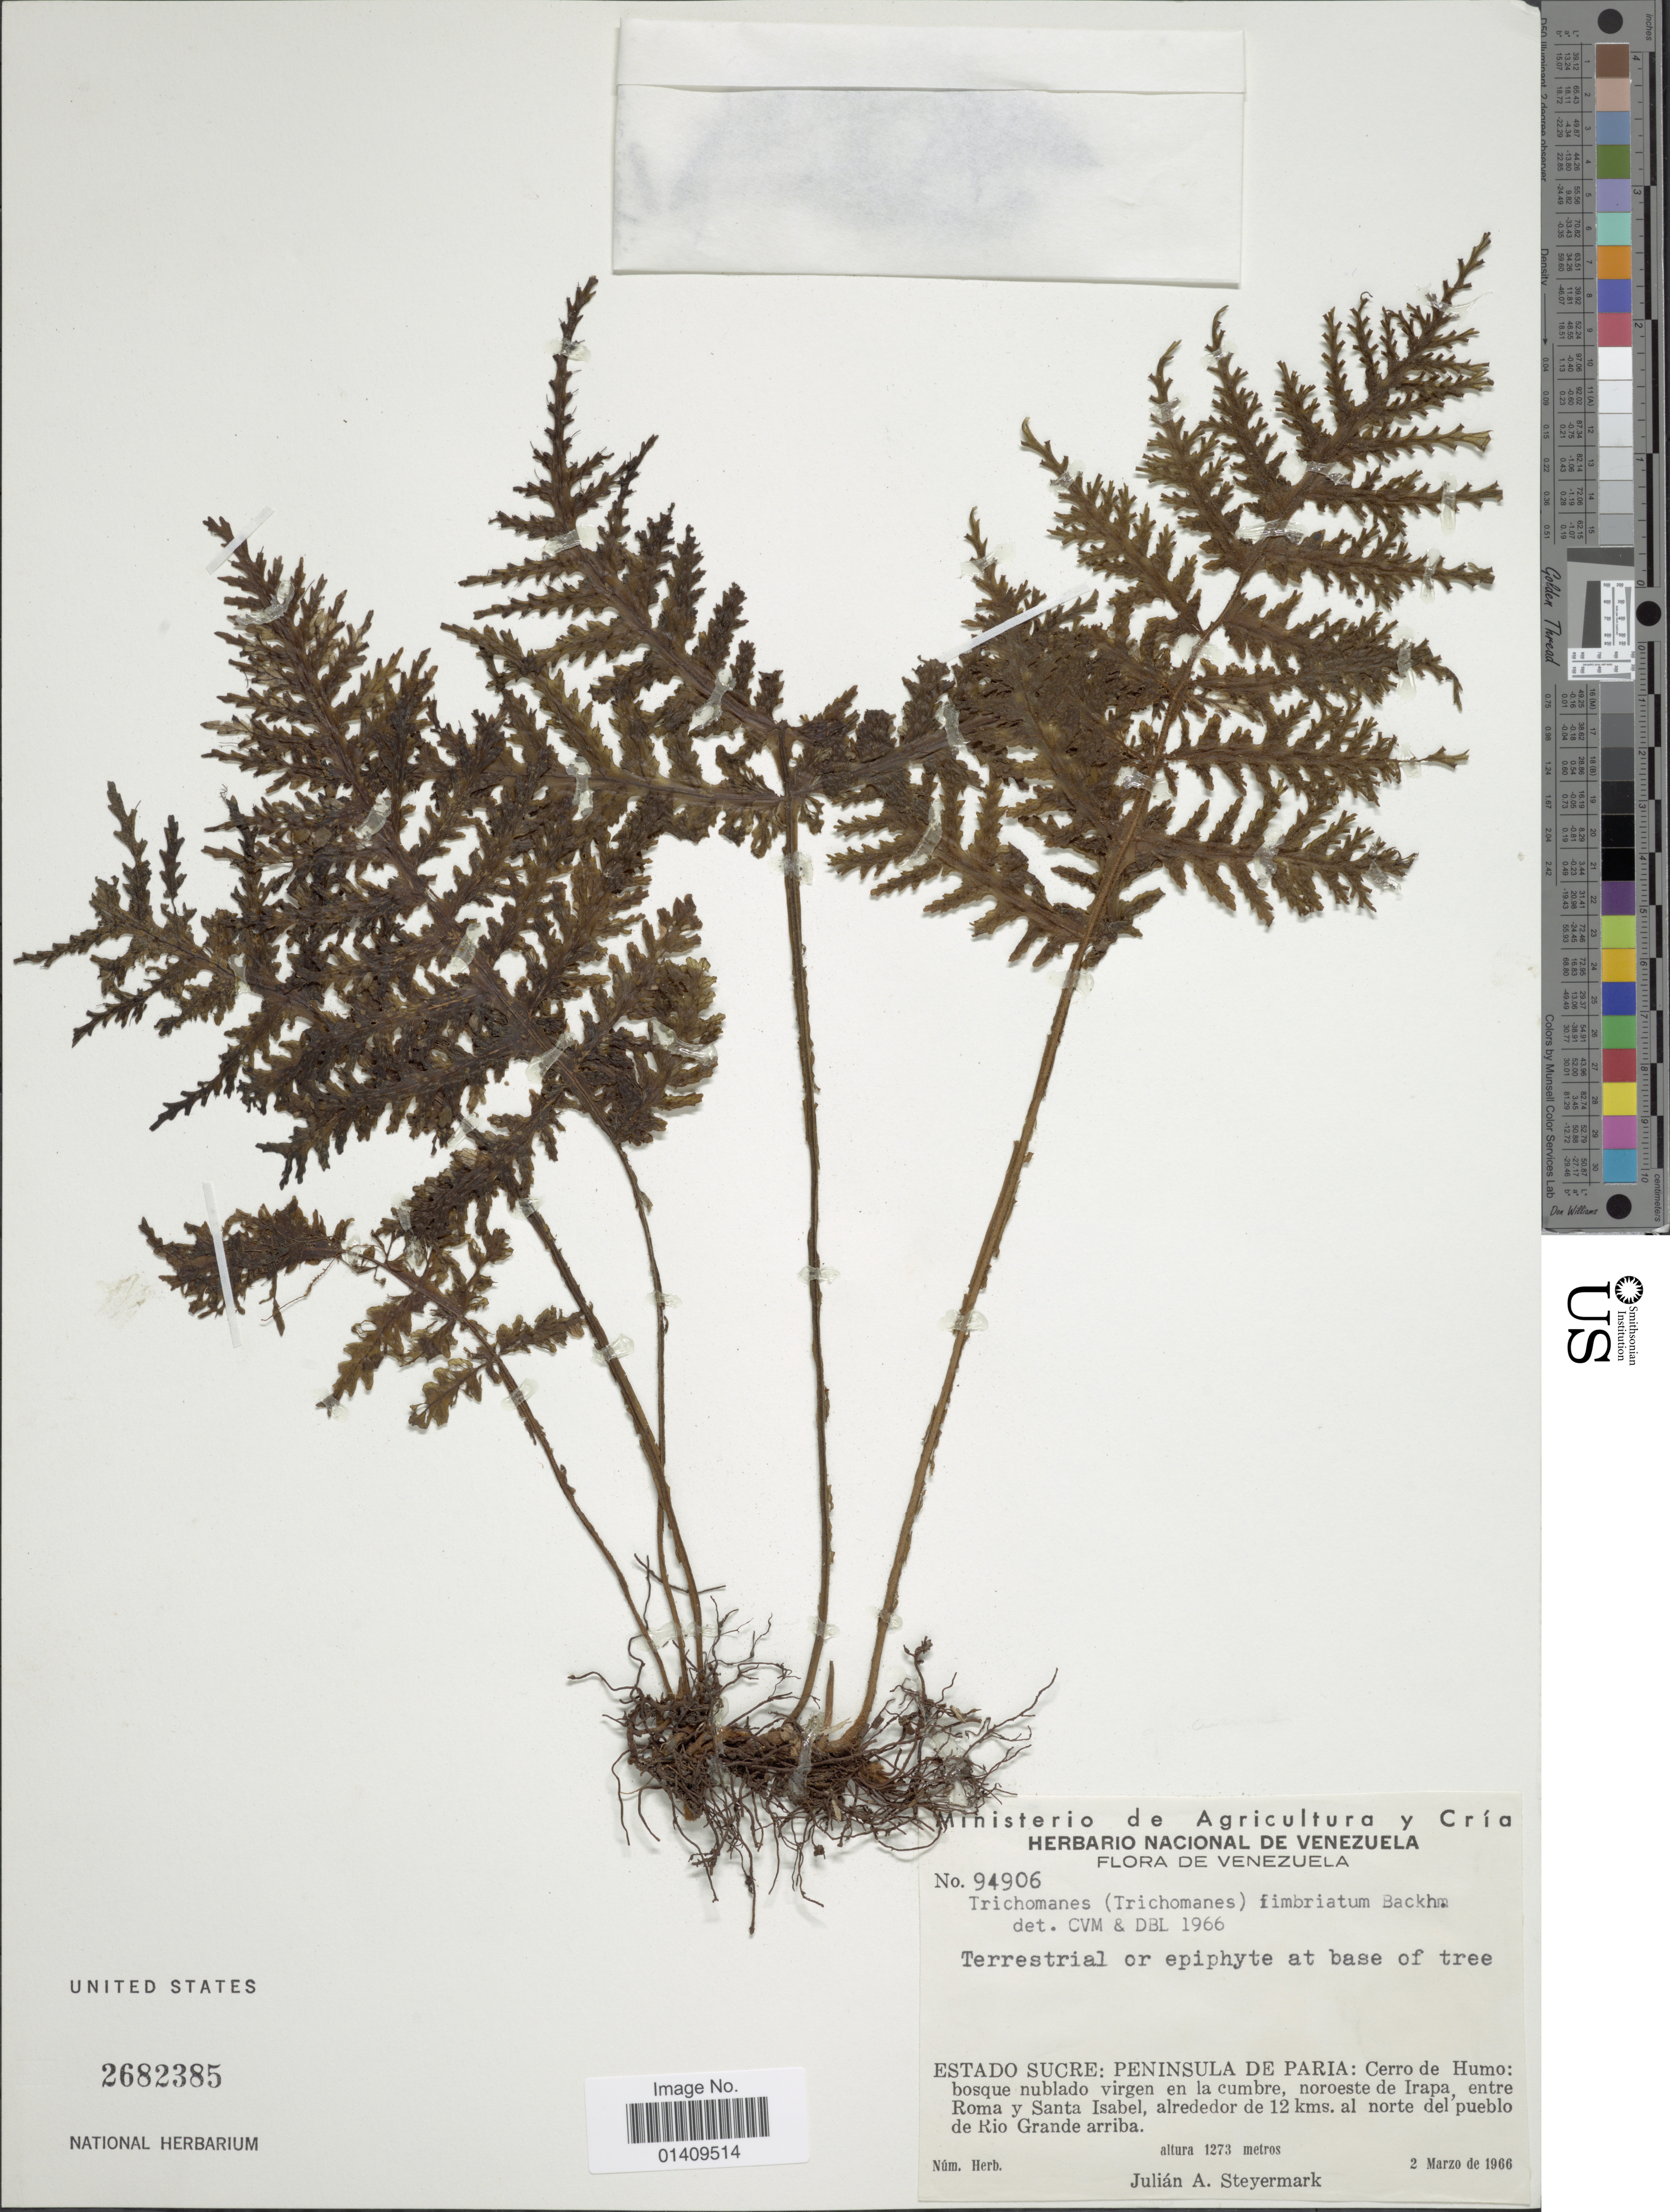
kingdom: Plantae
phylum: Tracheophyta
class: Polypodiopsida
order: Hymenophyllales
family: Hymenophyllaceae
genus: Callistopteris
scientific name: Callistopteris superba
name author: (Backh. ex T. Moore) Ebihara & K. Iwats.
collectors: J. Steyermark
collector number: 94906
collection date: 1966-03-02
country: Venezuela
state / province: Sucre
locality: Estado Sucre: Peninsula de Paria: Cerro de Humo: bosque nublado virgen en la cumbre noroeste de Irapa entre Roma y Santa Isabel alrededores de 12 kms al norte del pueblo de Rio Grande arriba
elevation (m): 1273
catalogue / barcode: US 2682385